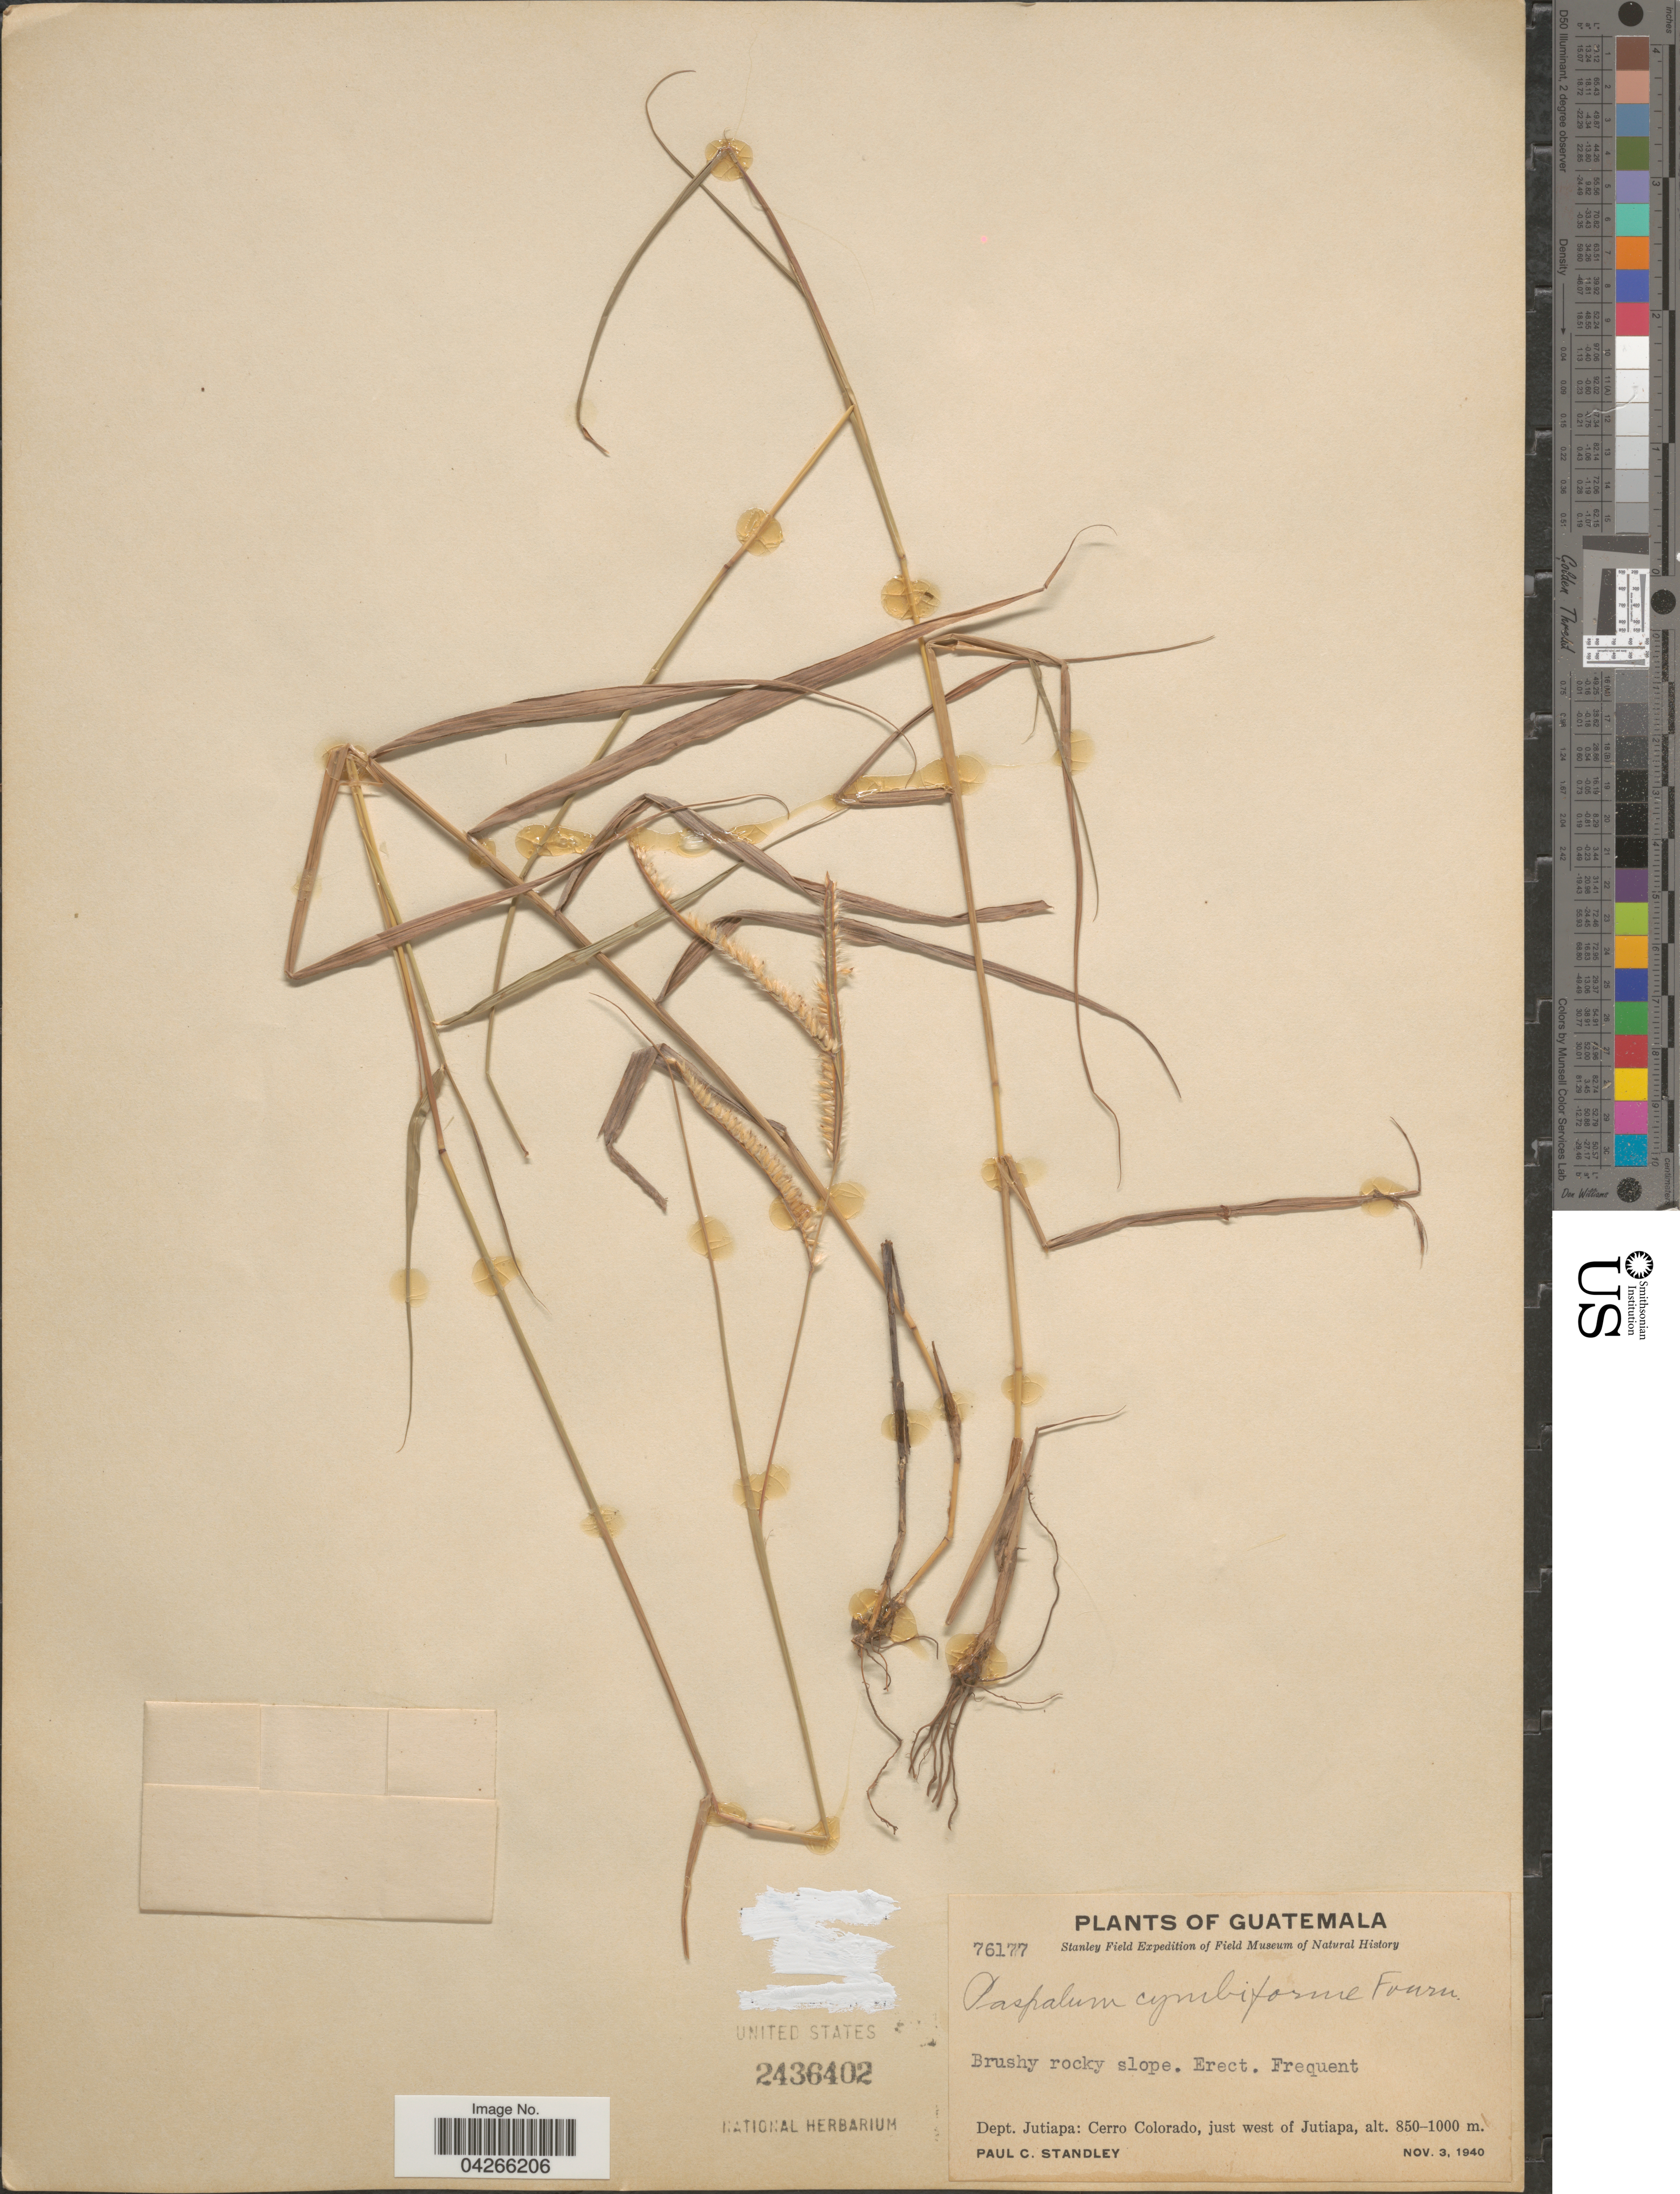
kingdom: Plantae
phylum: Tracheophyta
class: Liliopsida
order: Poales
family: Poaceae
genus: Paspalum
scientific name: Paspalum cymbiforme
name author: E. Fourn.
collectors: P. C. Standley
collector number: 76177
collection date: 1940-11-03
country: Guatemala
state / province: Jutiapa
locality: Stanley Field Expedition. Brushy rocky slope. Dept. Jutiapa: Cerro Colorado, just west of Jutiapa.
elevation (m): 850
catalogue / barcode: US 2436402